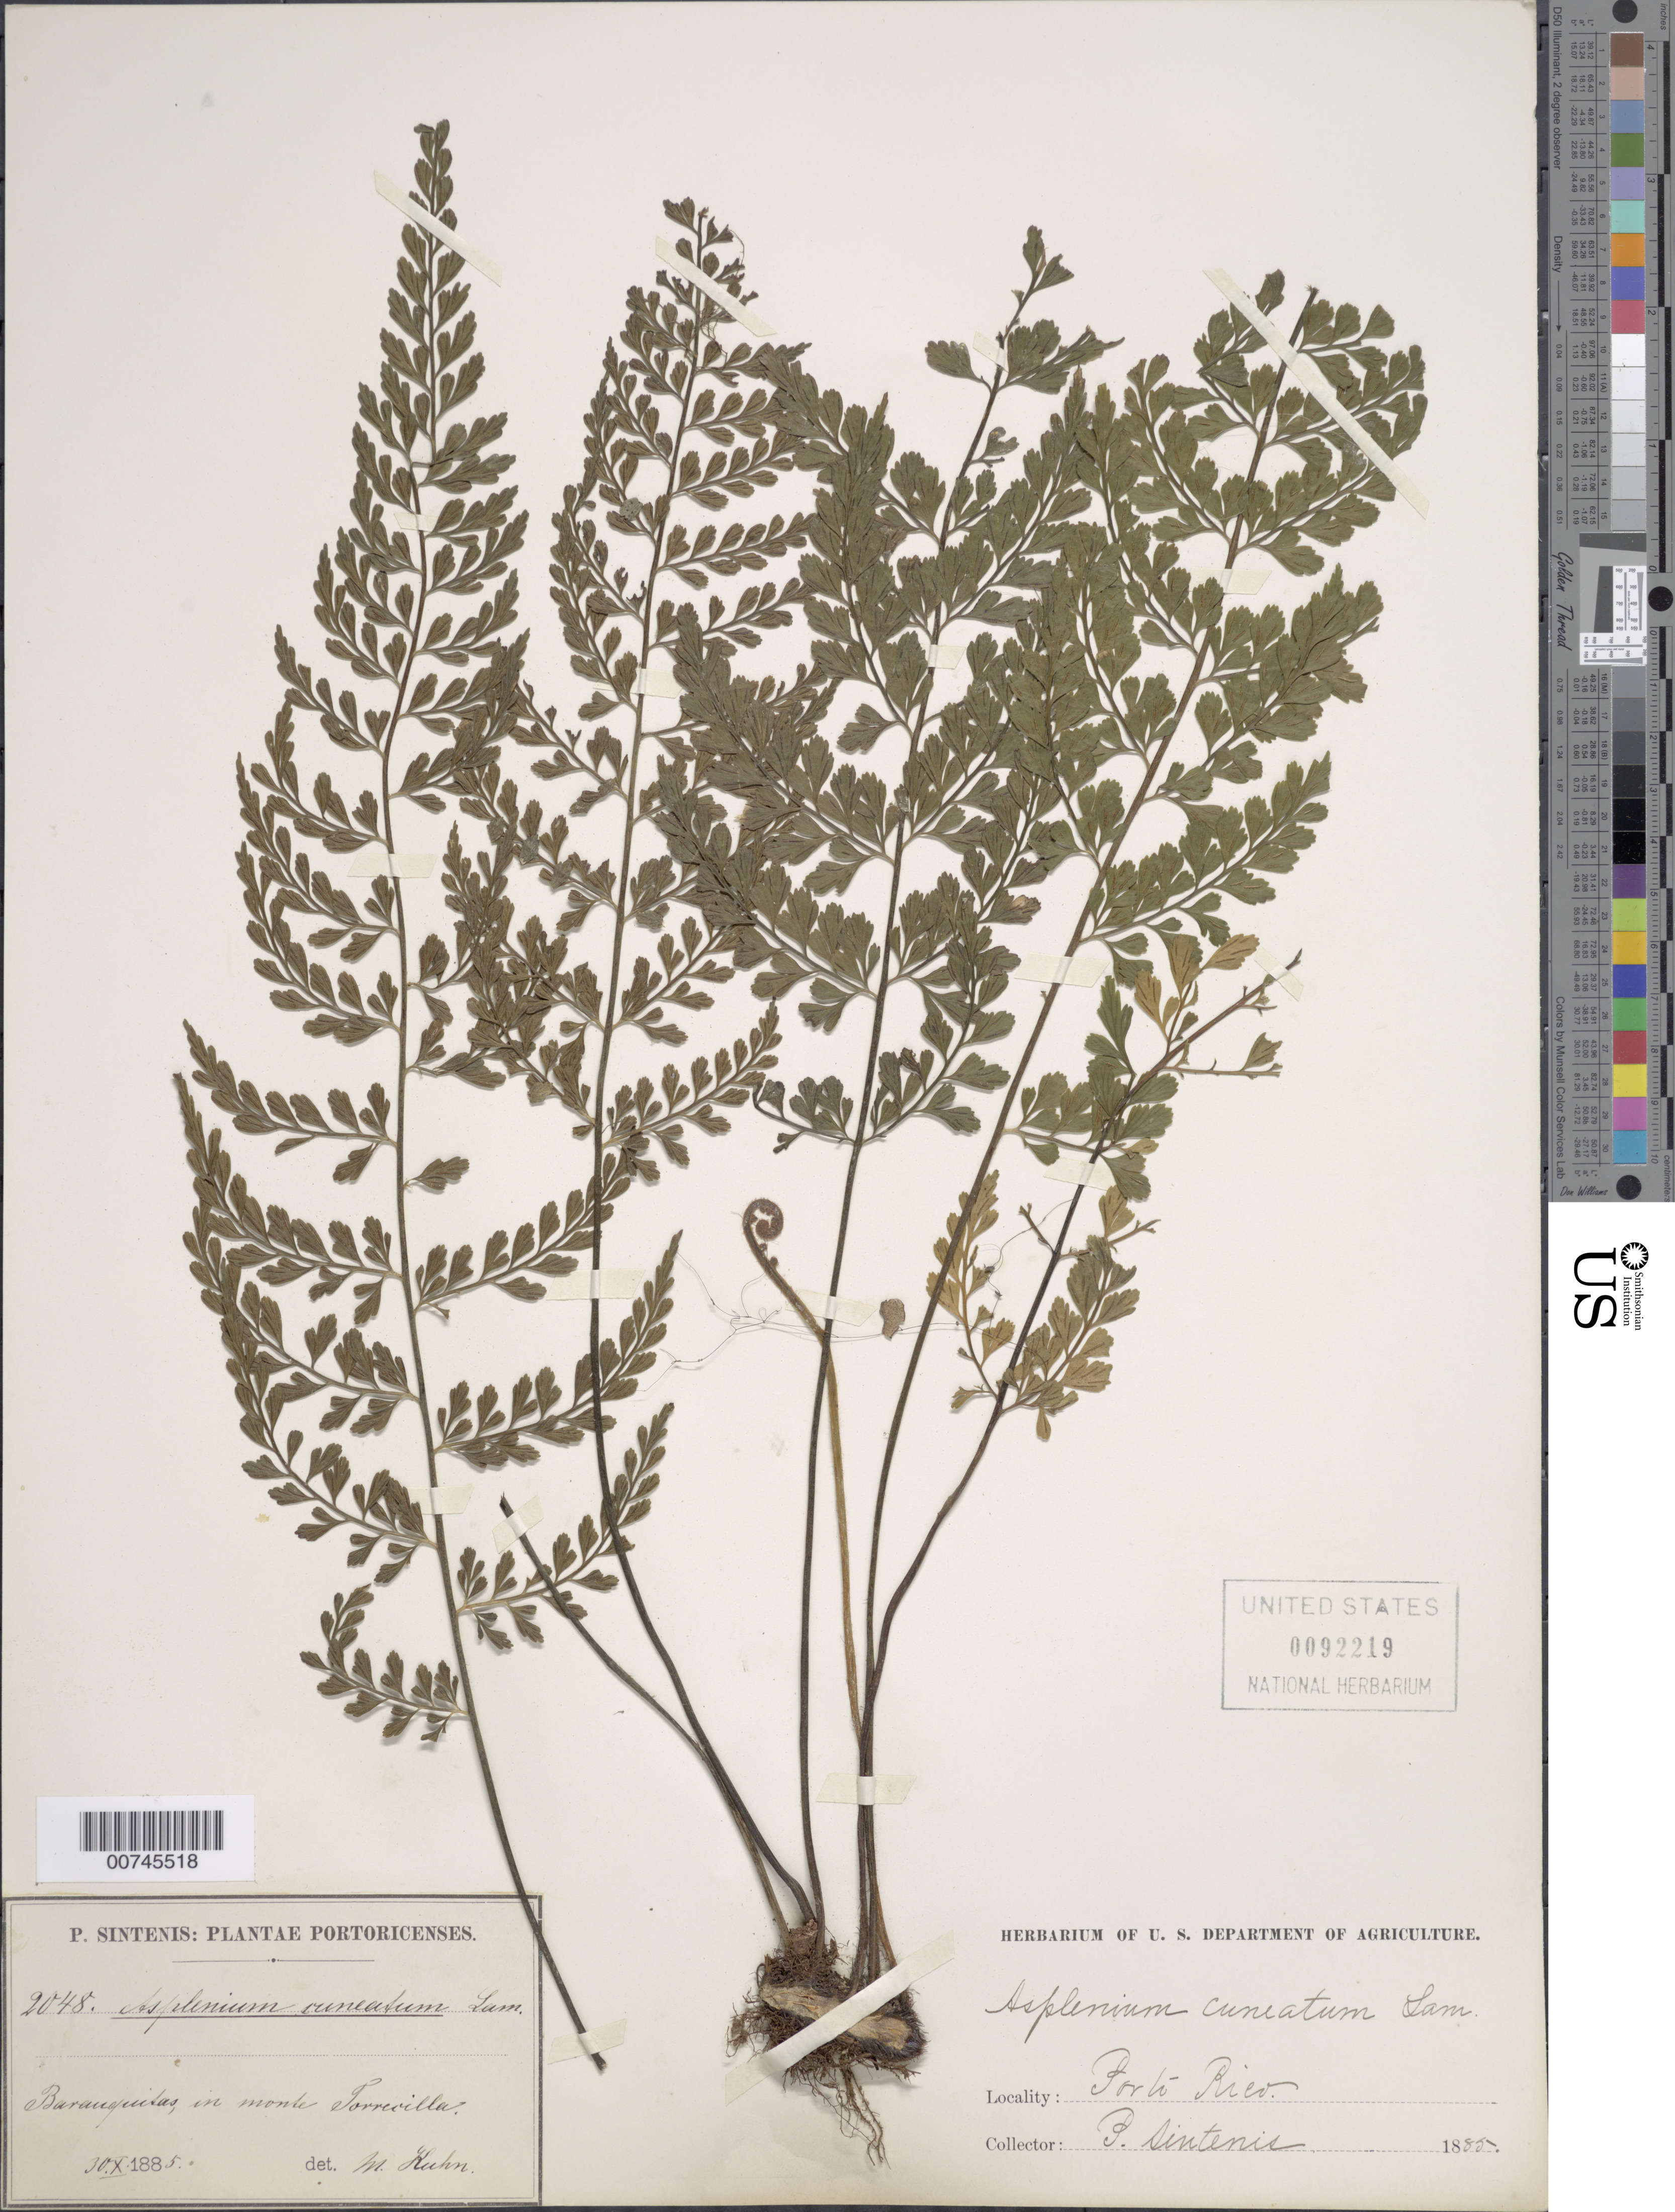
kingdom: Plantae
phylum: Tracheophyta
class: Polypodiopsida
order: Polypodiales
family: Aspleniaceae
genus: Asplenium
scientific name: Asplenium cuneatum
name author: Lam.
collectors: P. Sintenis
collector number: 2048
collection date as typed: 30 Oct 1885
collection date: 1885-10-30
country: Puerto Rico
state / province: Barranquitas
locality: Barranquitas, in monte Torrecilla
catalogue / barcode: US 92219